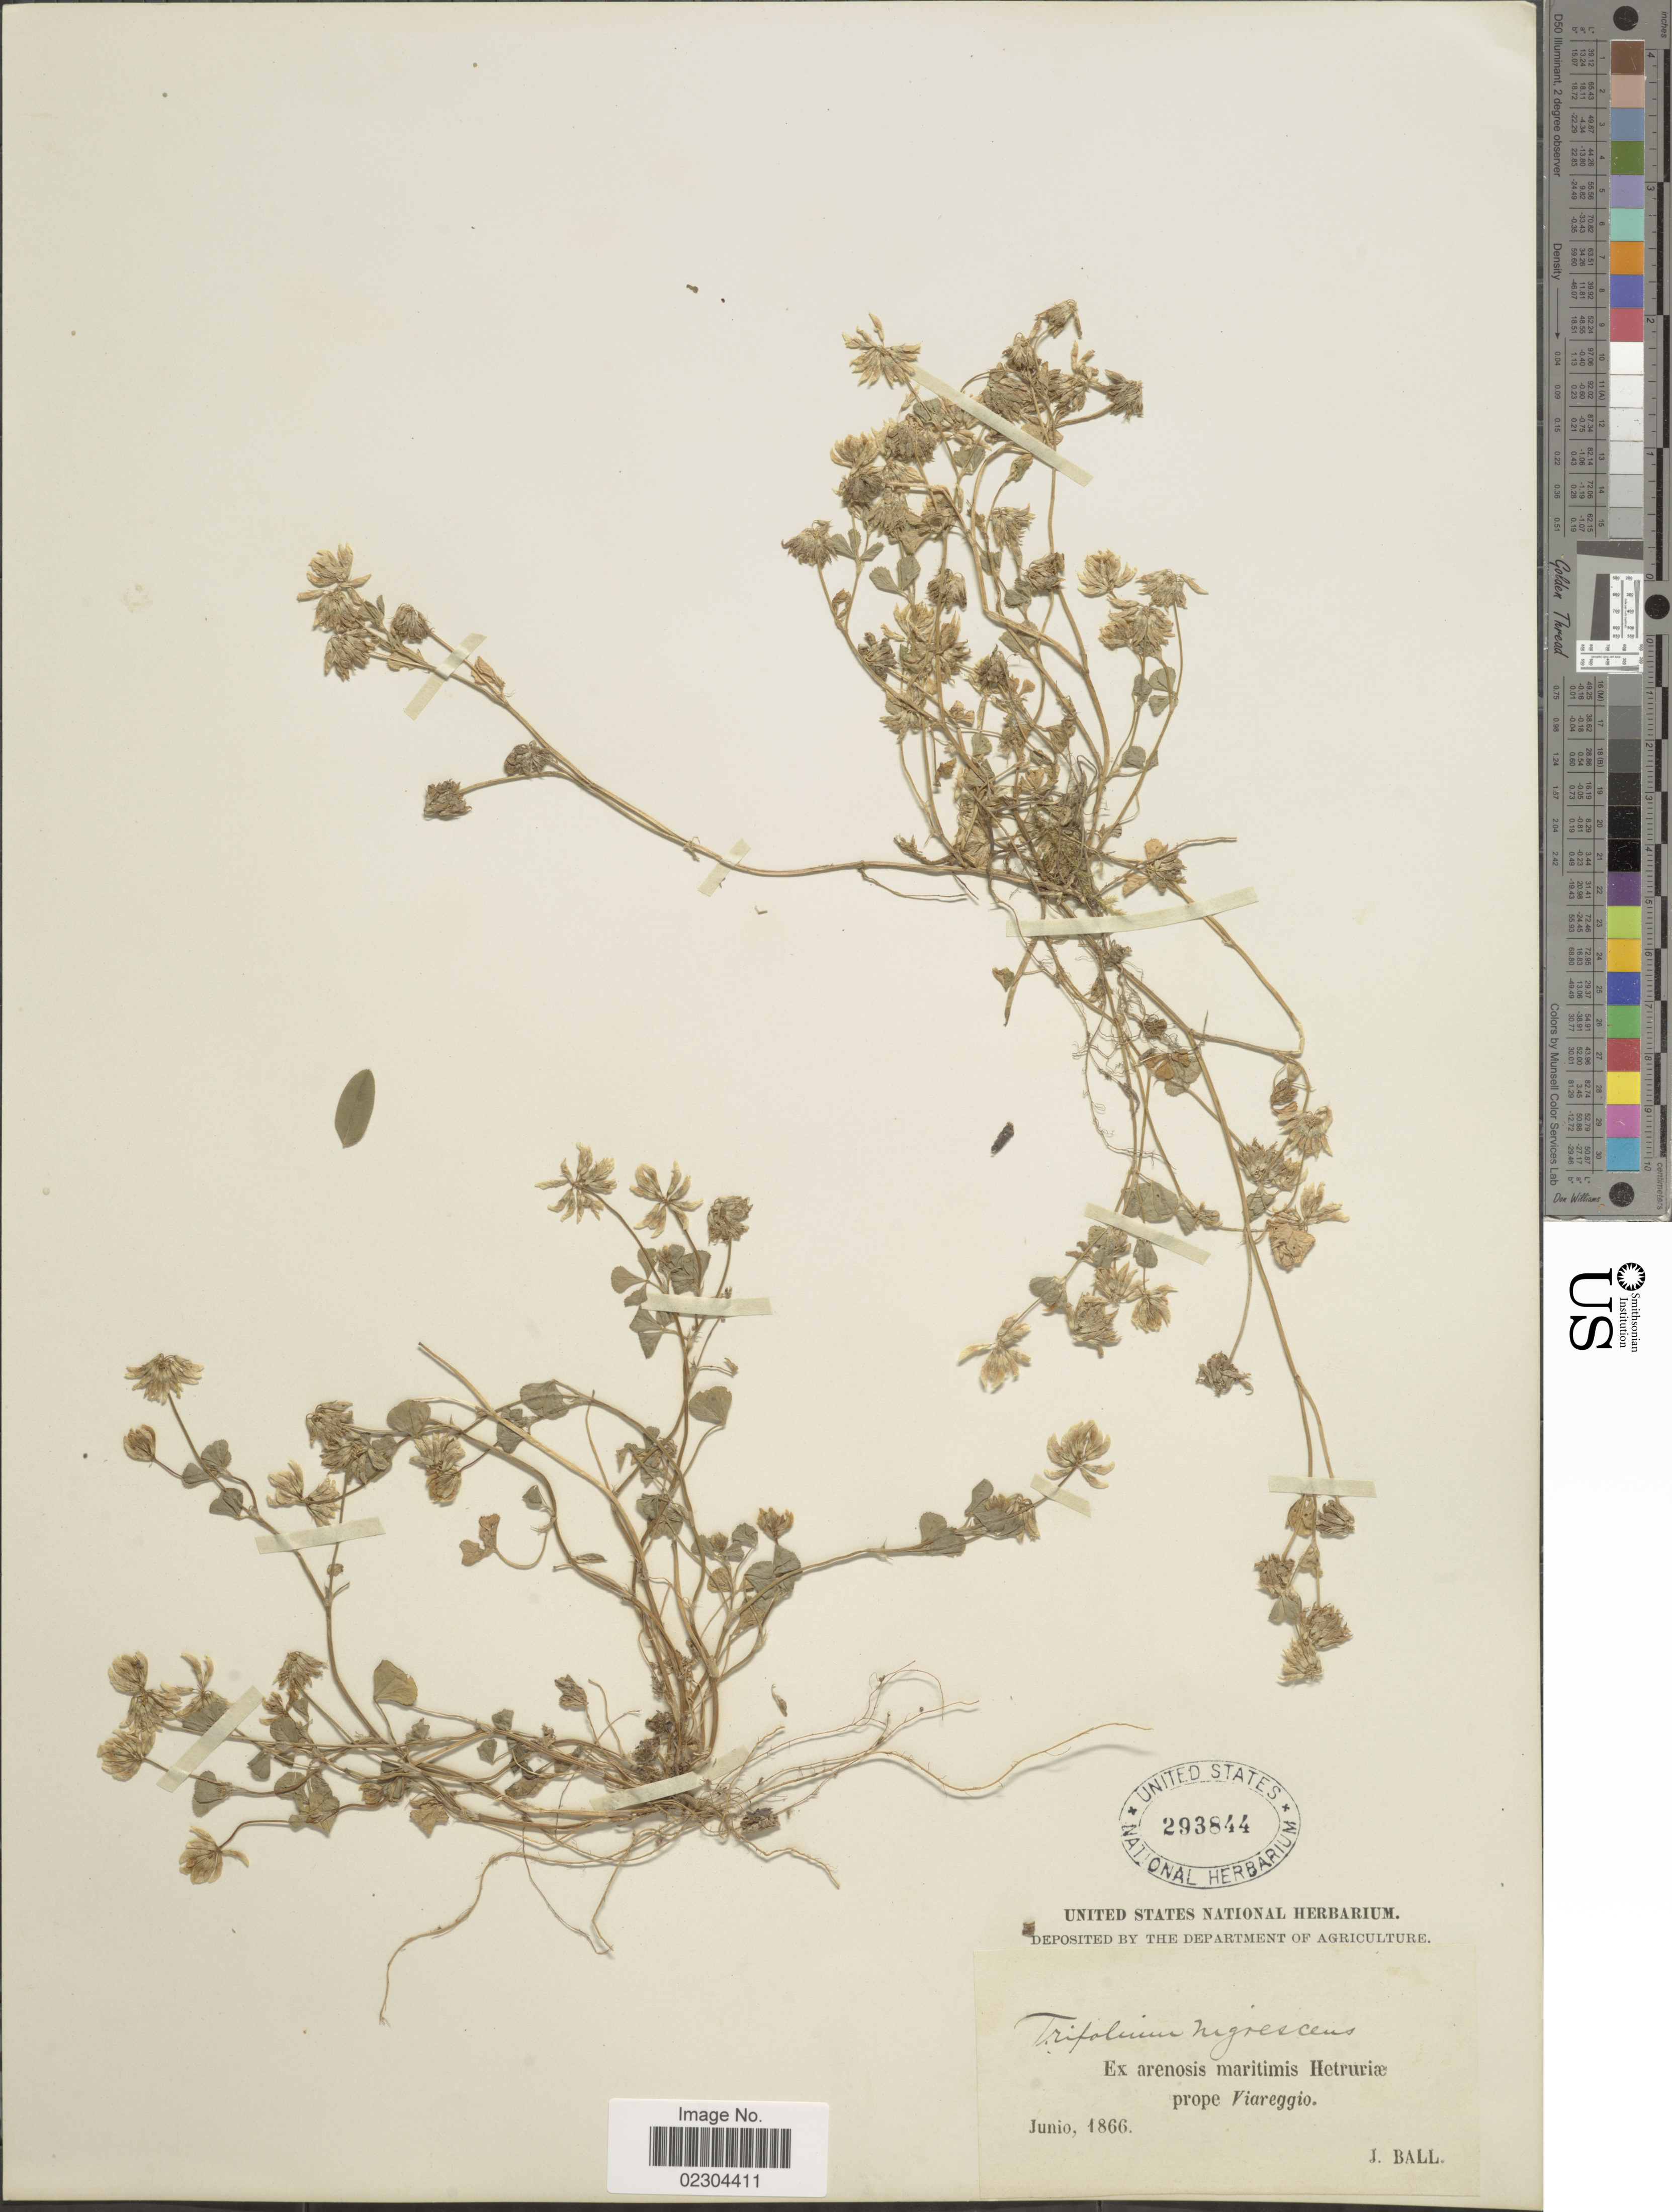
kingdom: Plantae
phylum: Tracheophyta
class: Magnoliopsida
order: Fabales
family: Fabaceae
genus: Trifolium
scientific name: Trifolium nigrescens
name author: Viv.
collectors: J. Ball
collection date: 1866-06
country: Italy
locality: Hetruriae prope Viareggio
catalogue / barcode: US 293844